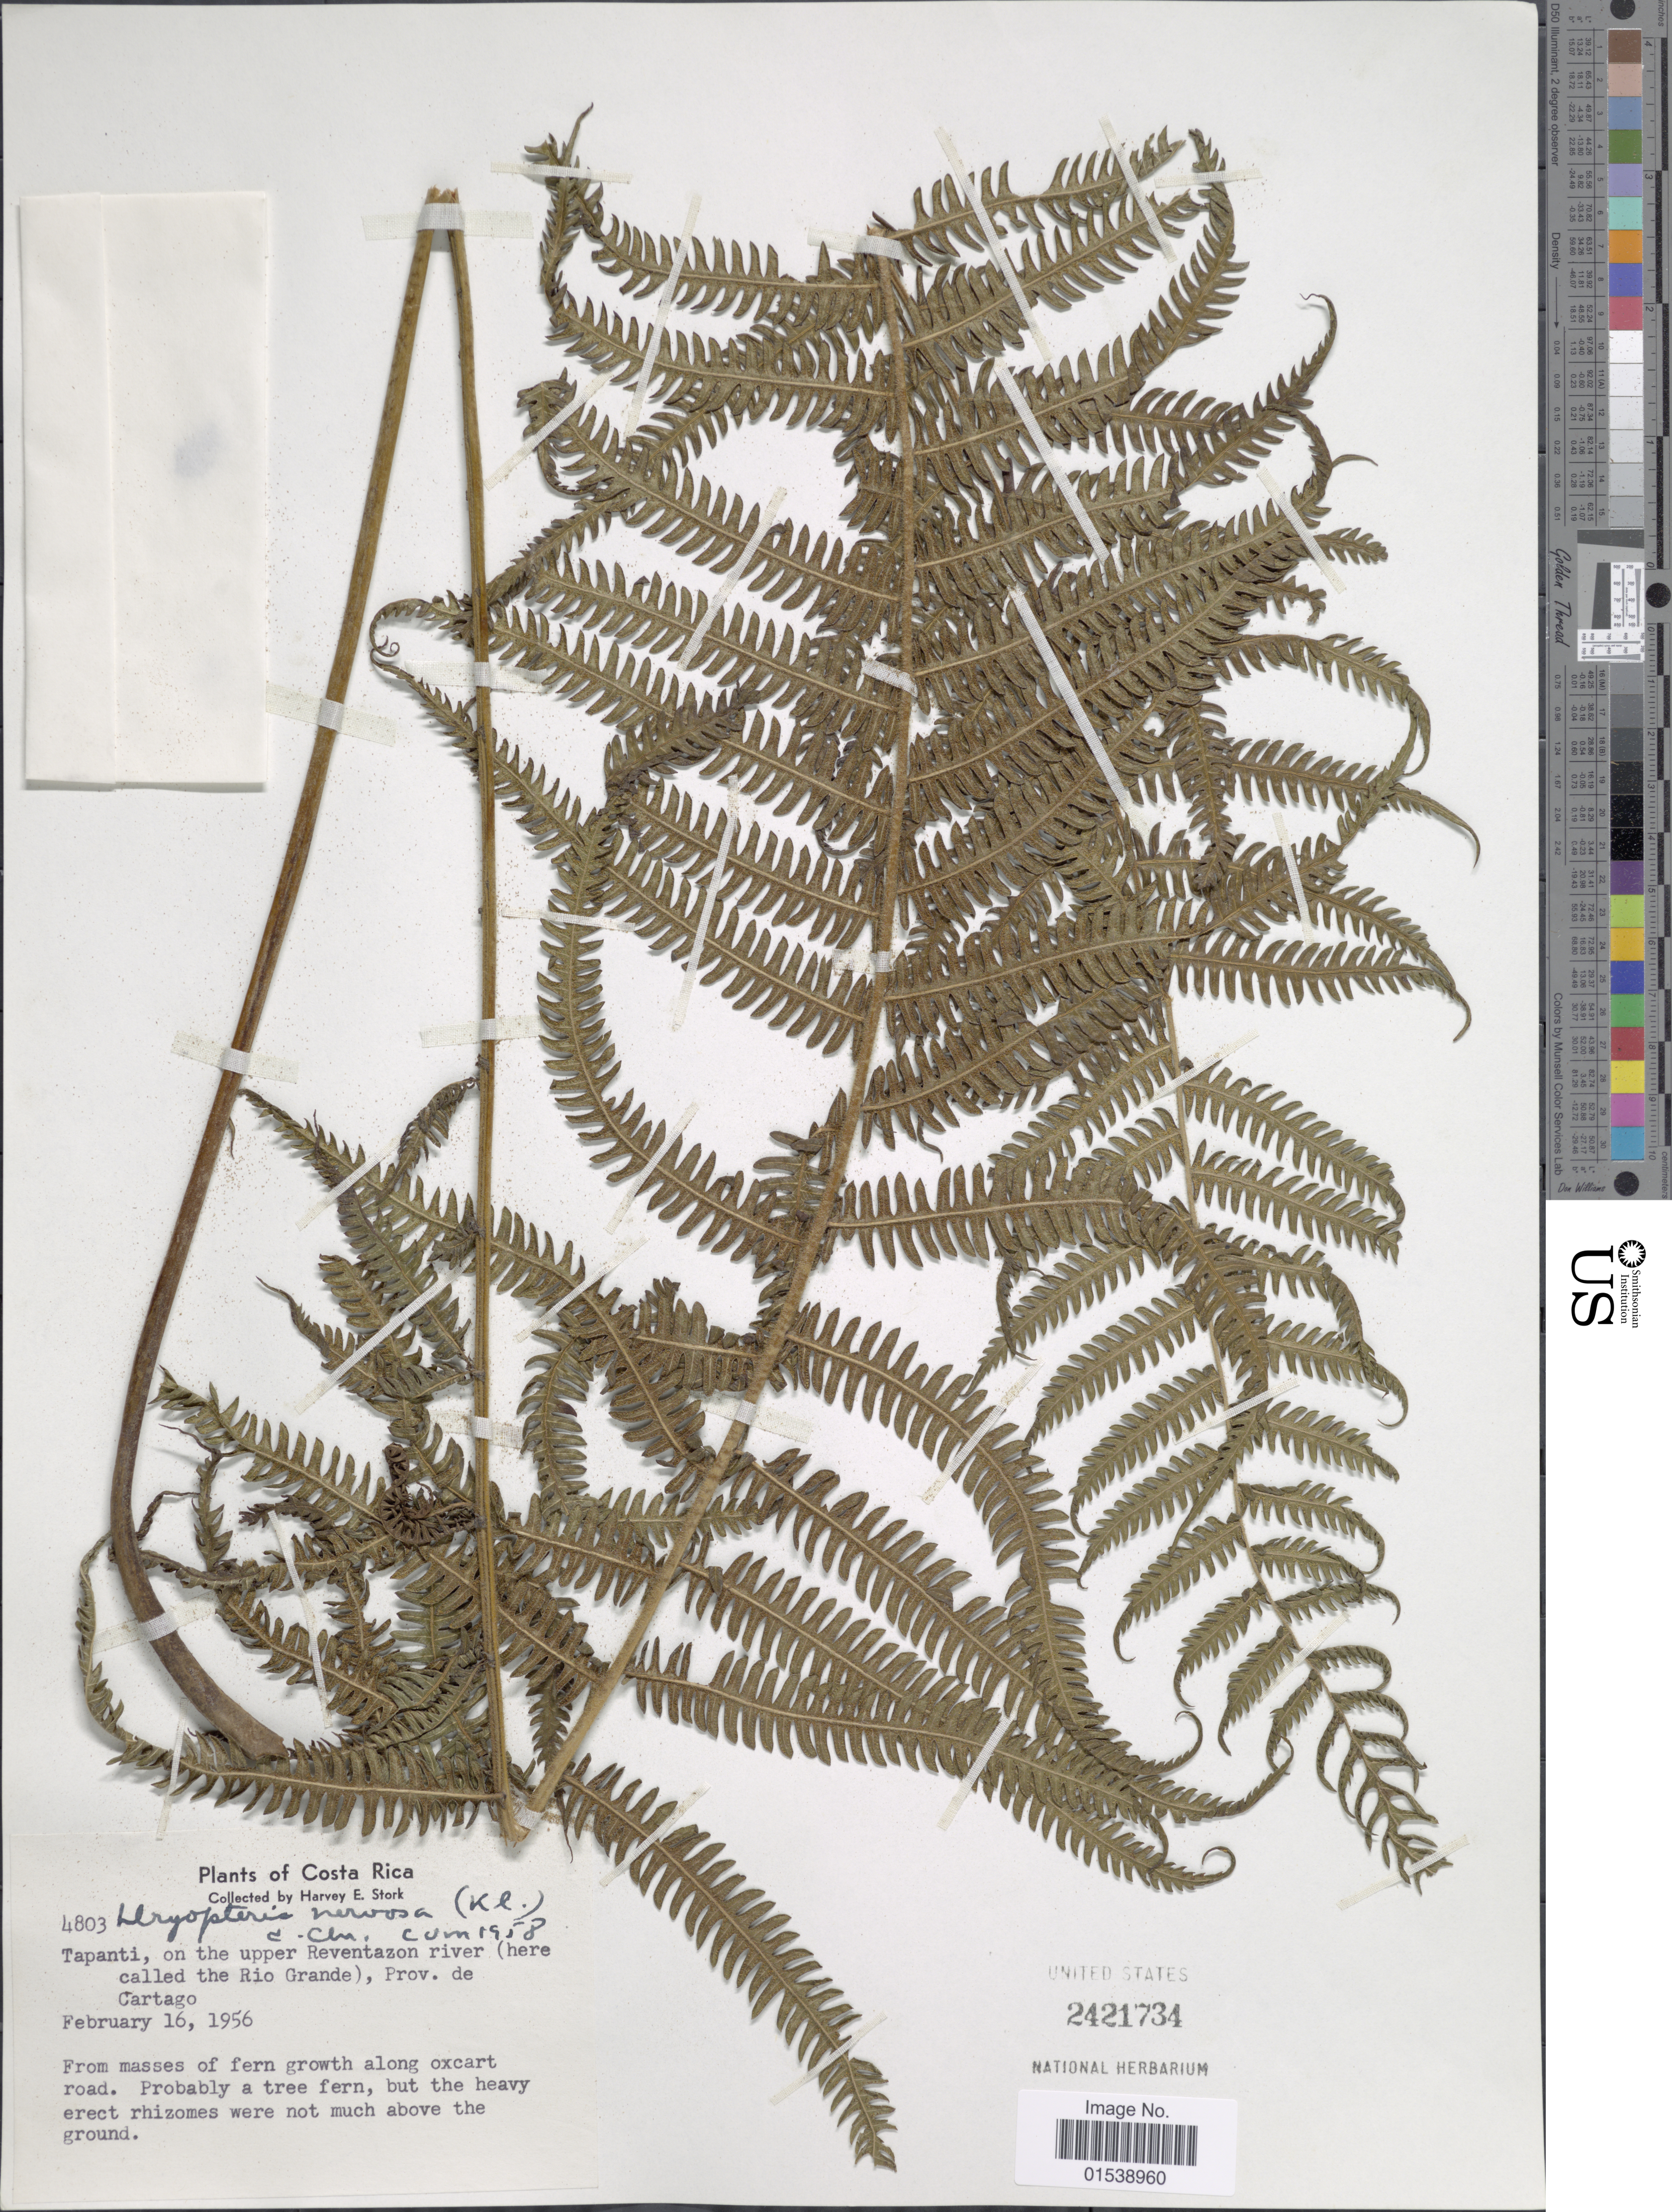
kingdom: Plantae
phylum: Tracheophyta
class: Polypodiopsida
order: Polypodiales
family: Thelypteridaceae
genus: Amauropelta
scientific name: Amauropelta rudis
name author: (Kunze) Pic. Serm.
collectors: H. E. Stork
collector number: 4803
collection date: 1956-02-16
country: Costa Rica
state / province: Cartago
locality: Tapanti, on the upper Reventazon river (here called the Rio Grande), Prov. de Cartago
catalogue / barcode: US 2421734